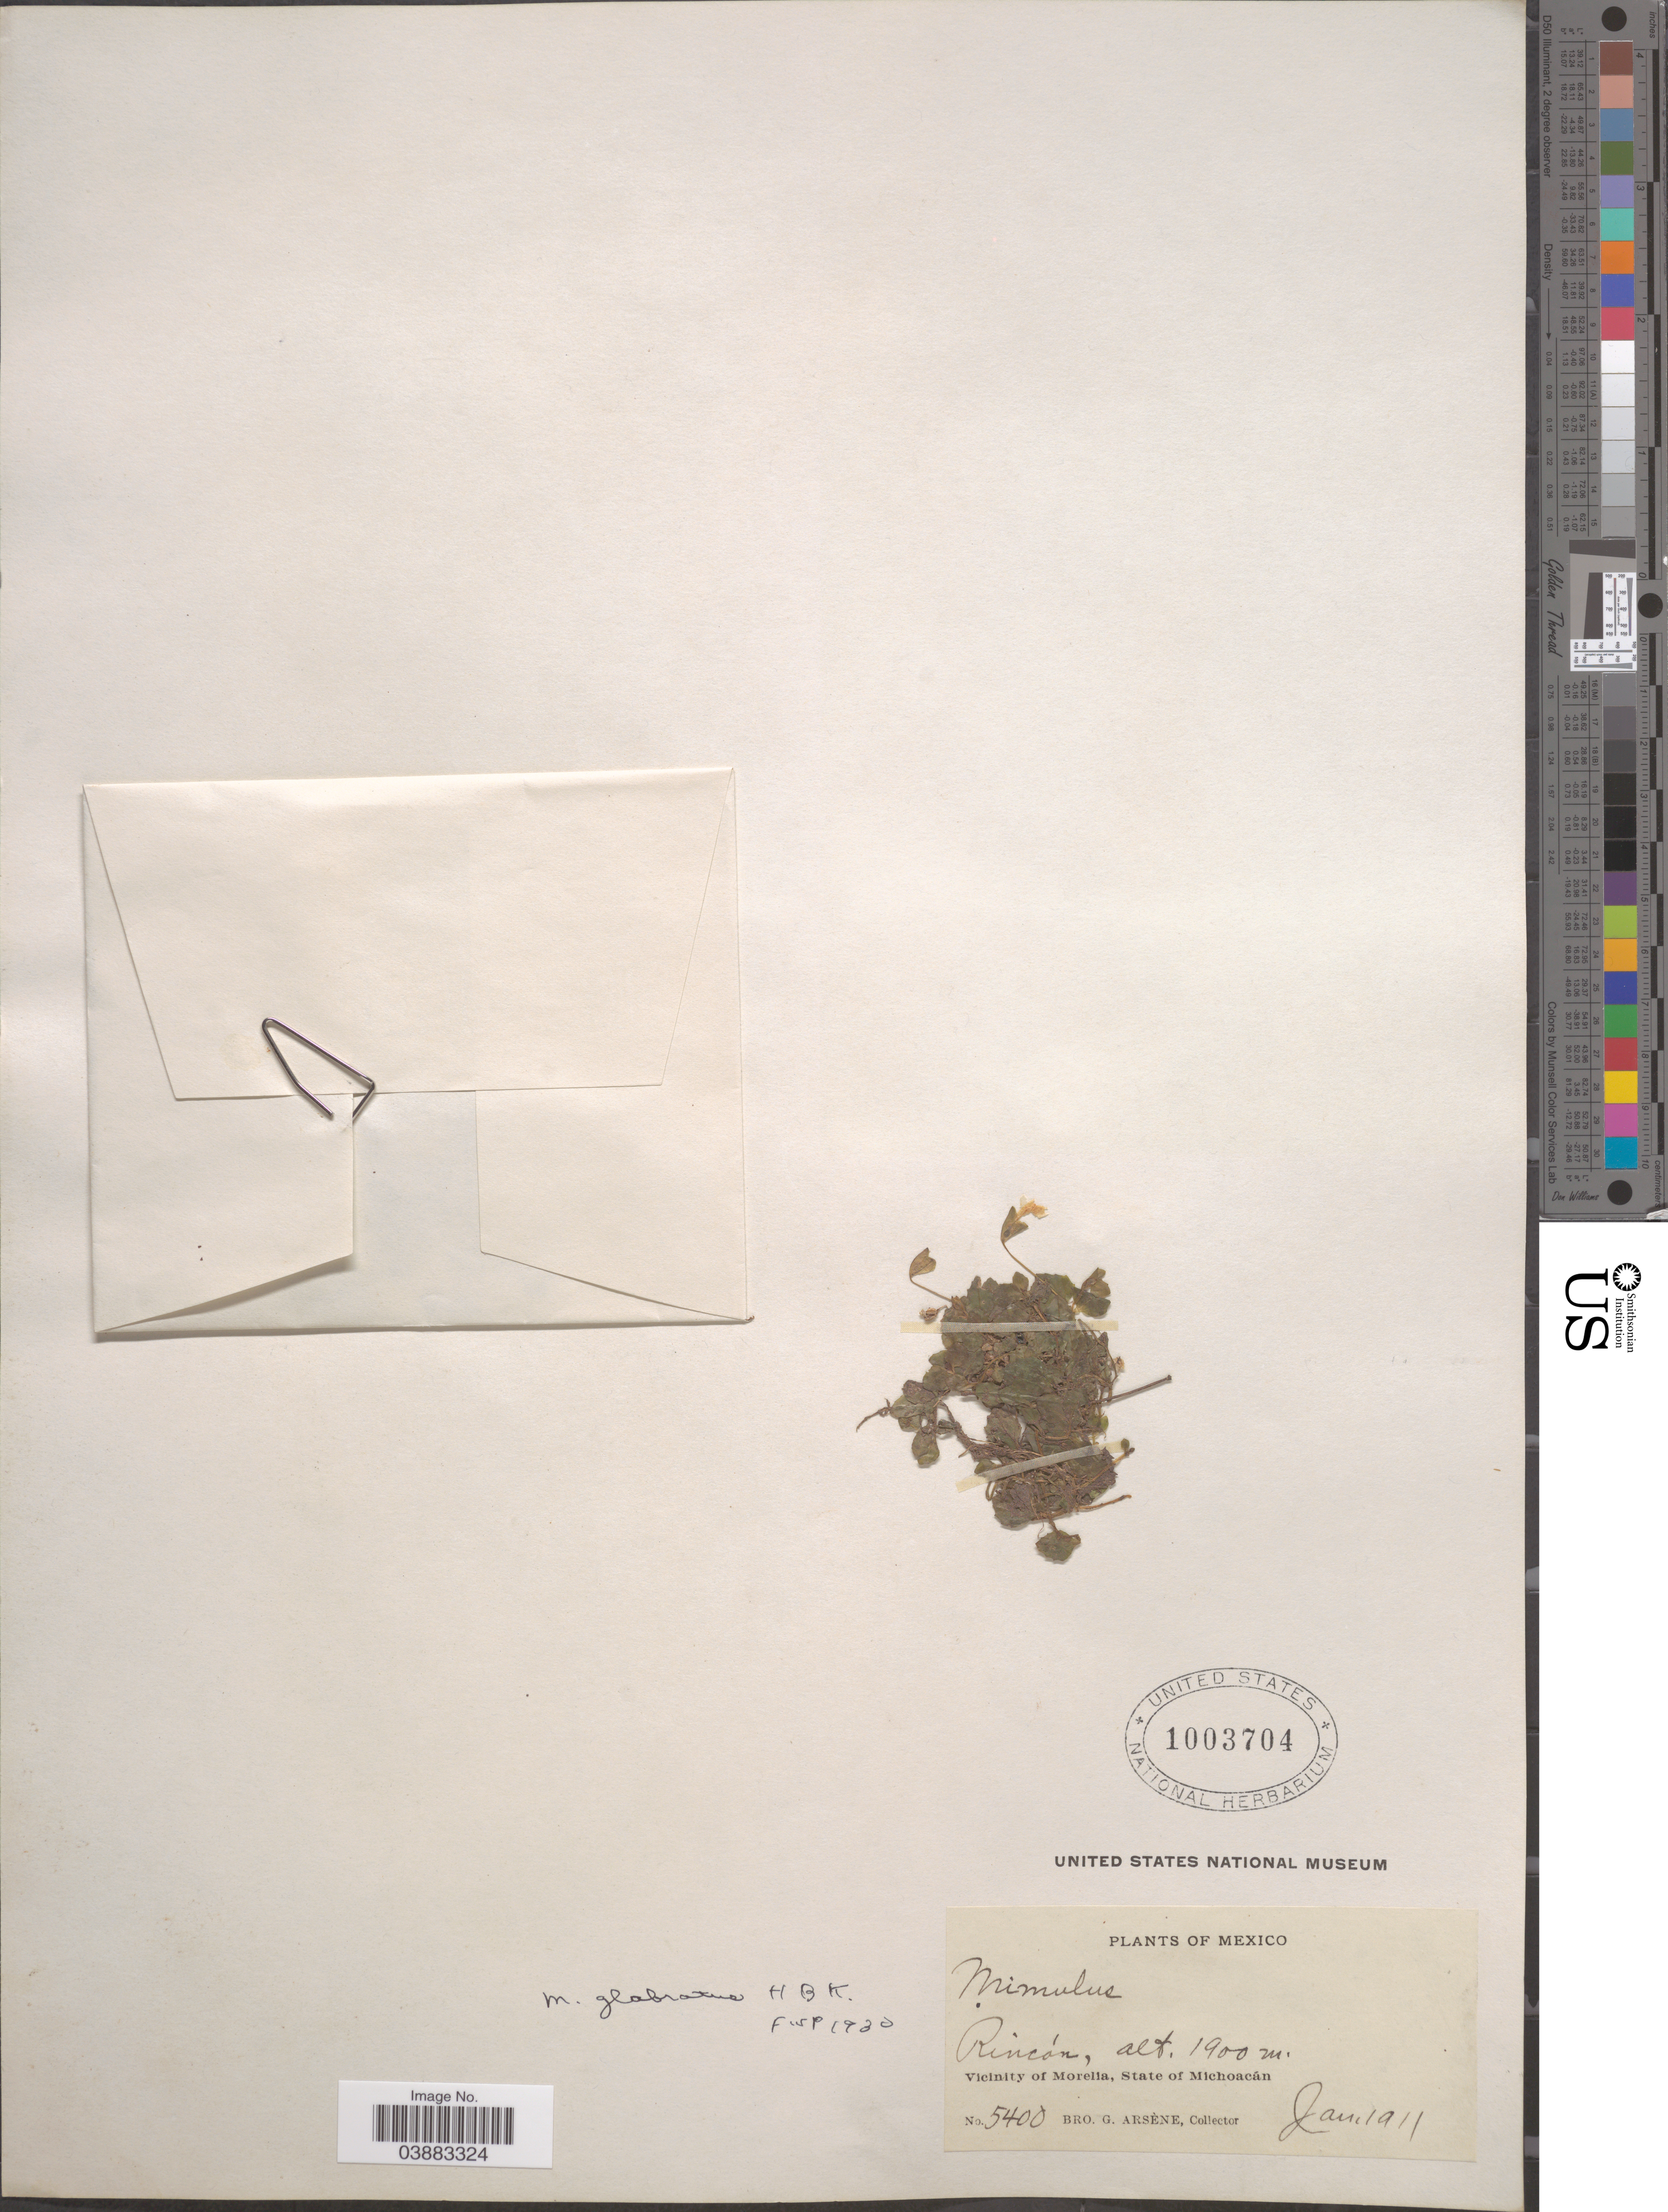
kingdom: Plantae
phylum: Tracheophyta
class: Magnoliopsida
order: Lamiales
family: Phrymaceae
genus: Mimulus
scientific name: Mimulus glabratus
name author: Kunth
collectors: Bro. G. Arsène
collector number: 5400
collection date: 1911-01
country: Mexico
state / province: Michoacán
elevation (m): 1900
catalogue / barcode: US 1003704